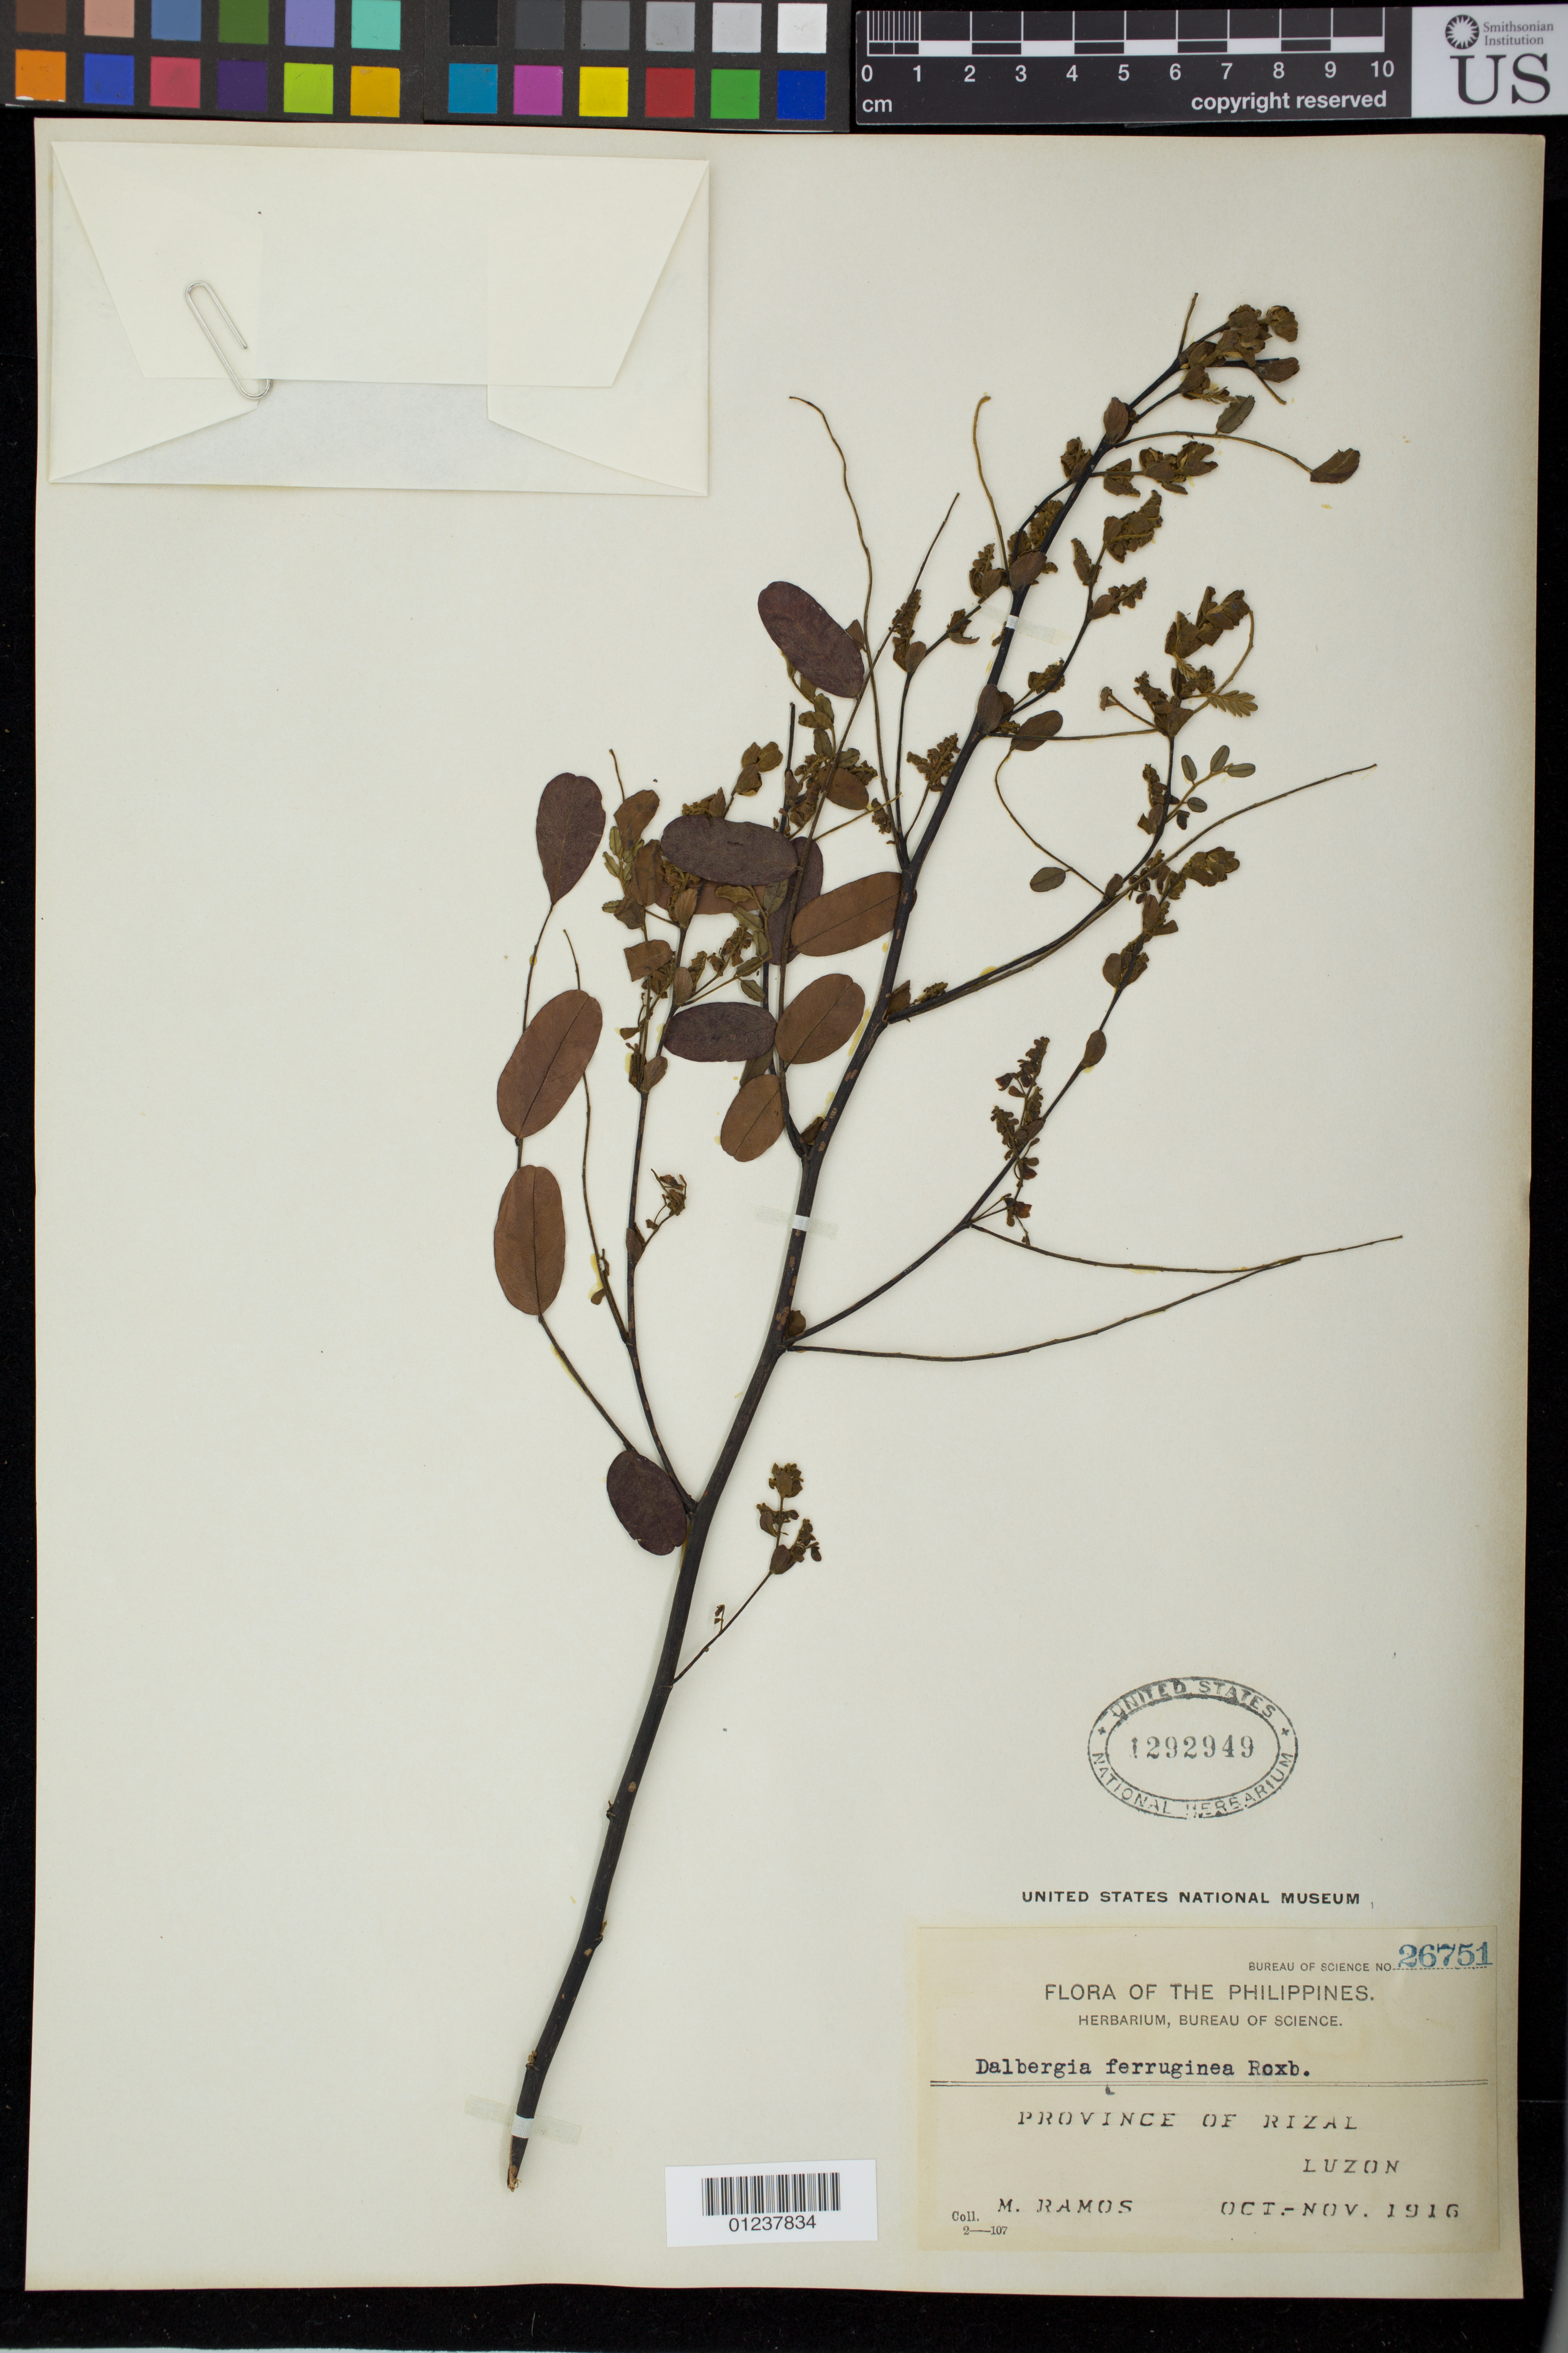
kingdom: Plantae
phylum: Tracheophyta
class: Magnoliopsida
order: Fabales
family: Fabaceae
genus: Dalbergia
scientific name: Dalbergia ferruginea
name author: Roxb.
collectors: M. Ramos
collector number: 26751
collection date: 1916-10/1916-11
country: Philippines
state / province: Calabarzon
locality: Island of Luzon. Province of Rizal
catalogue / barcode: US 1292949